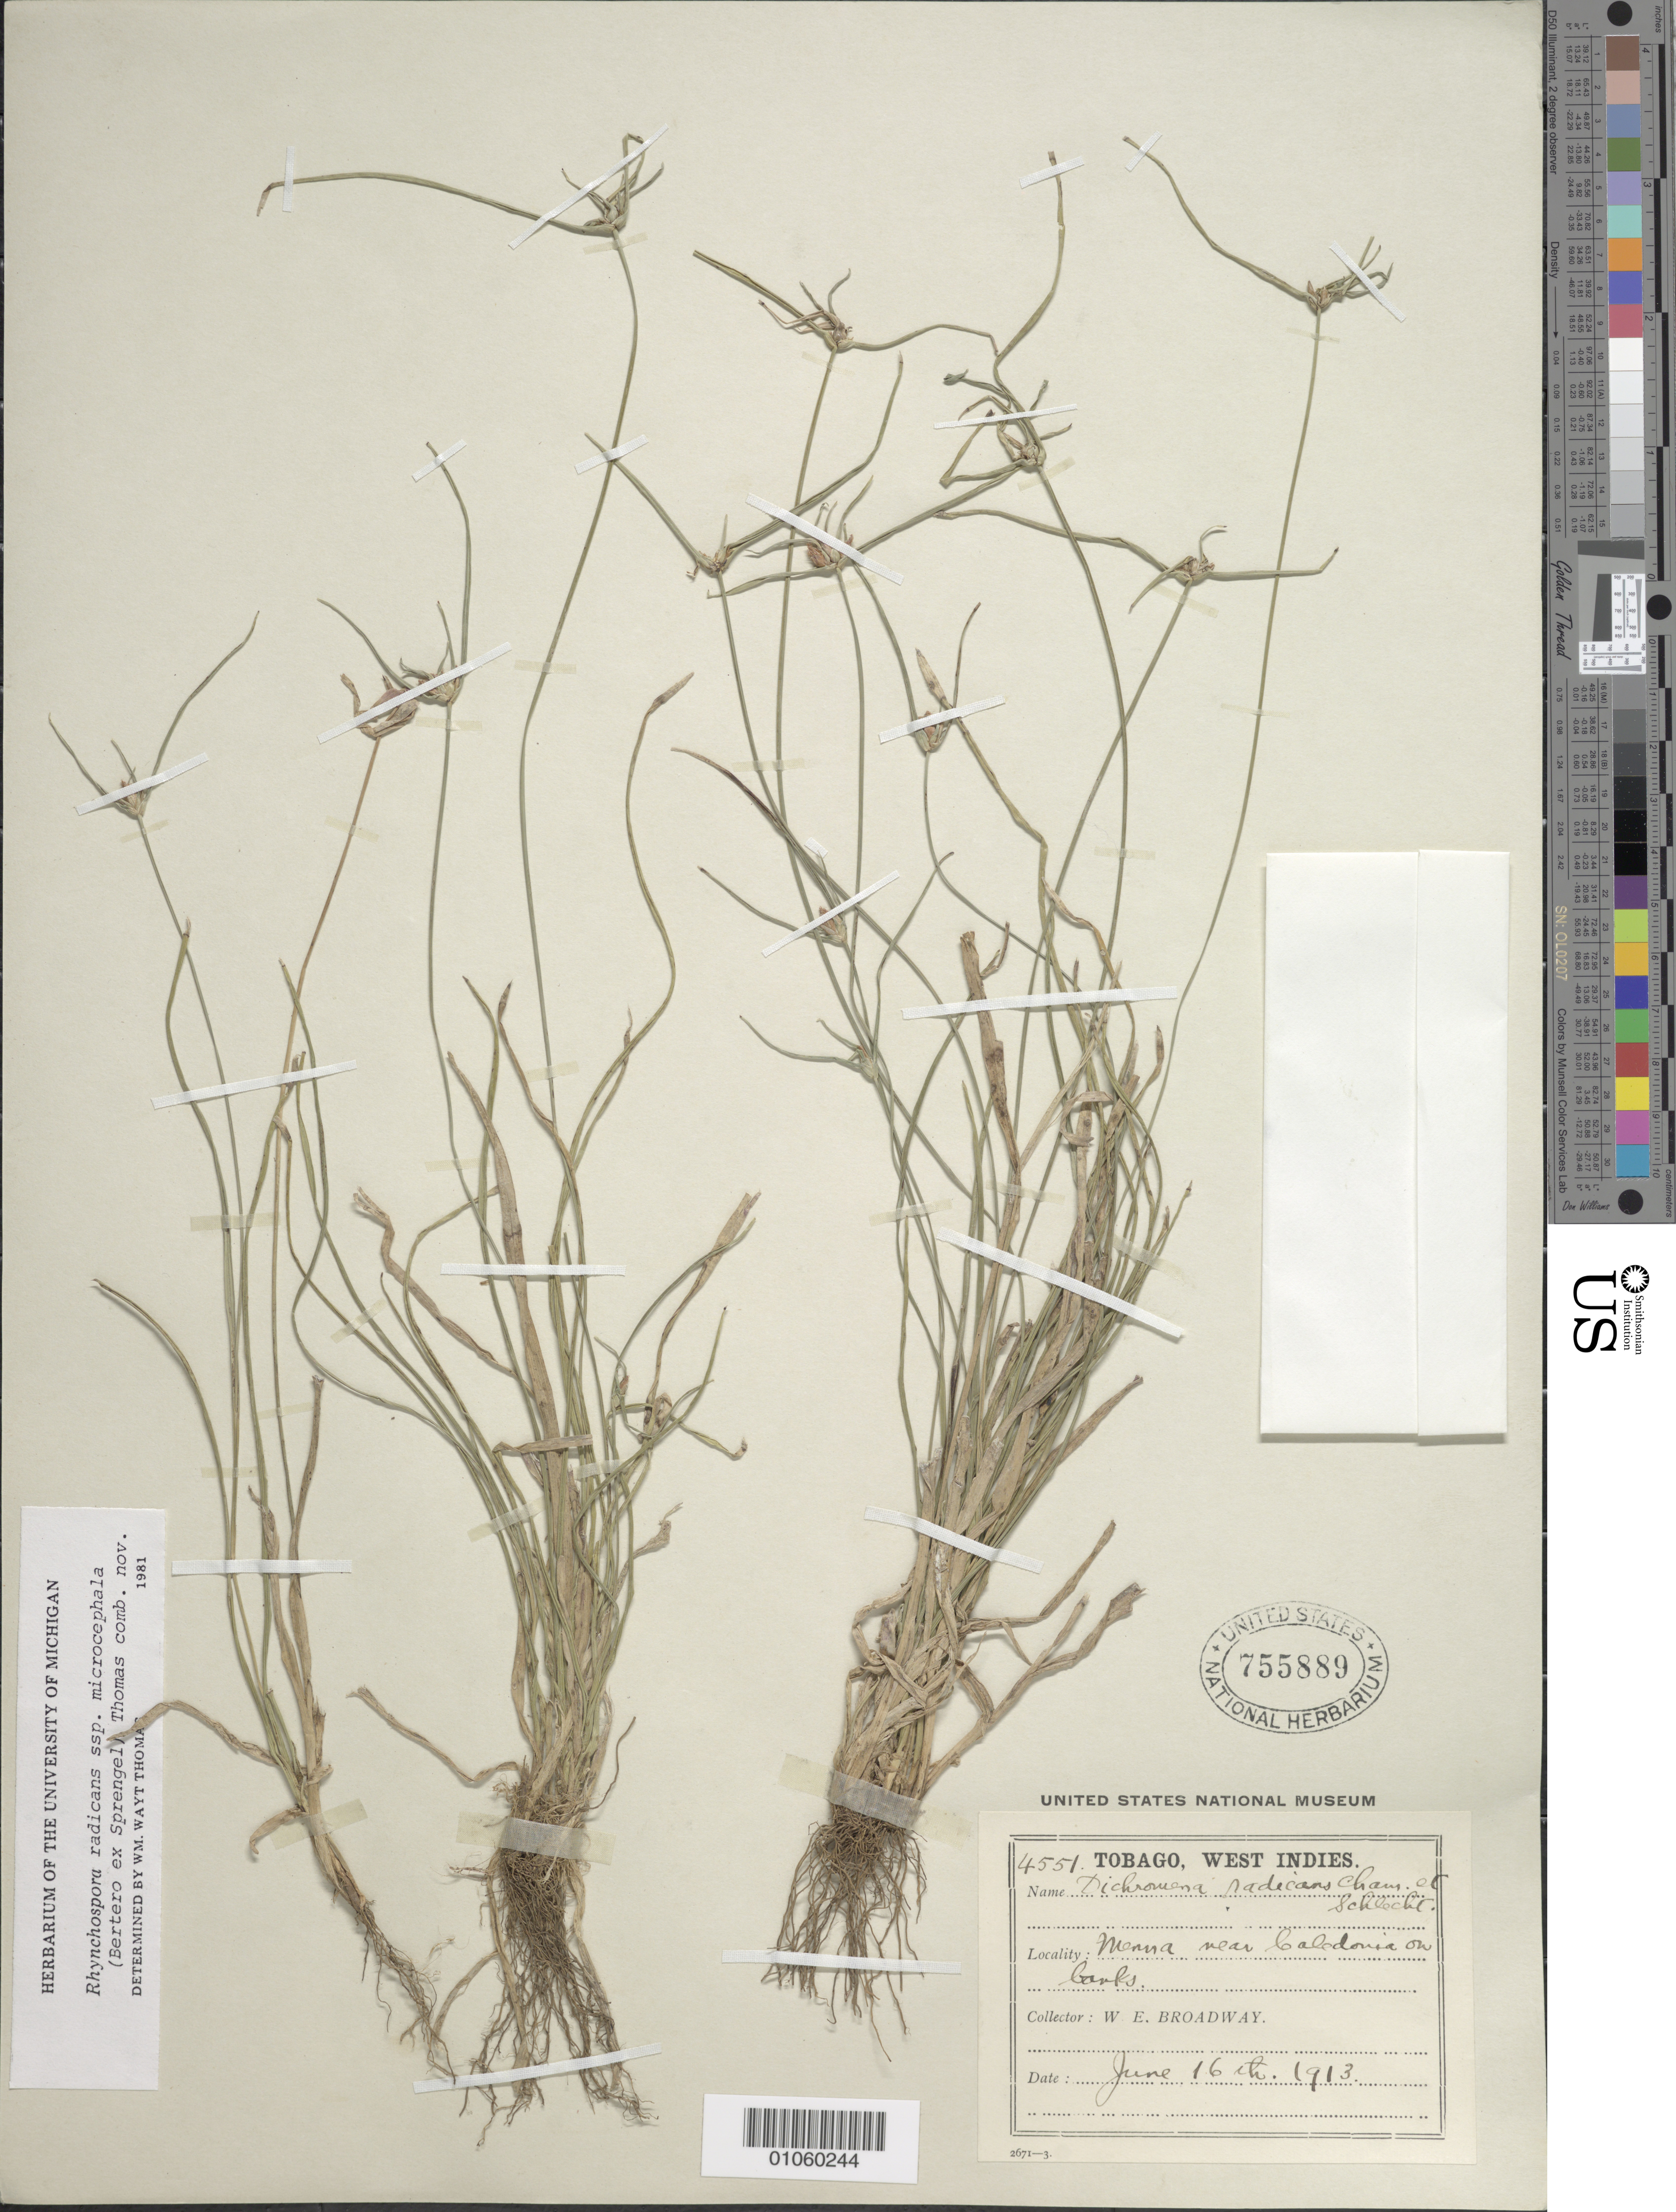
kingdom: Plantae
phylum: Tracheophyta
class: Liliopsida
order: Poales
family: Cyperaceae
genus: Rhynchospora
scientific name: Rhynchospora radicans subsp. microcephala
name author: (Bertero ex Spreng.) W.W. Thomas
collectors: W. E. Broadway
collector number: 4551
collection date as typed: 16 Jun 1913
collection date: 1913-06-16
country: Trinidad and Tobago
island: Tobago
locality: Menna near Caledonia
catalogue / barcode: US 755889